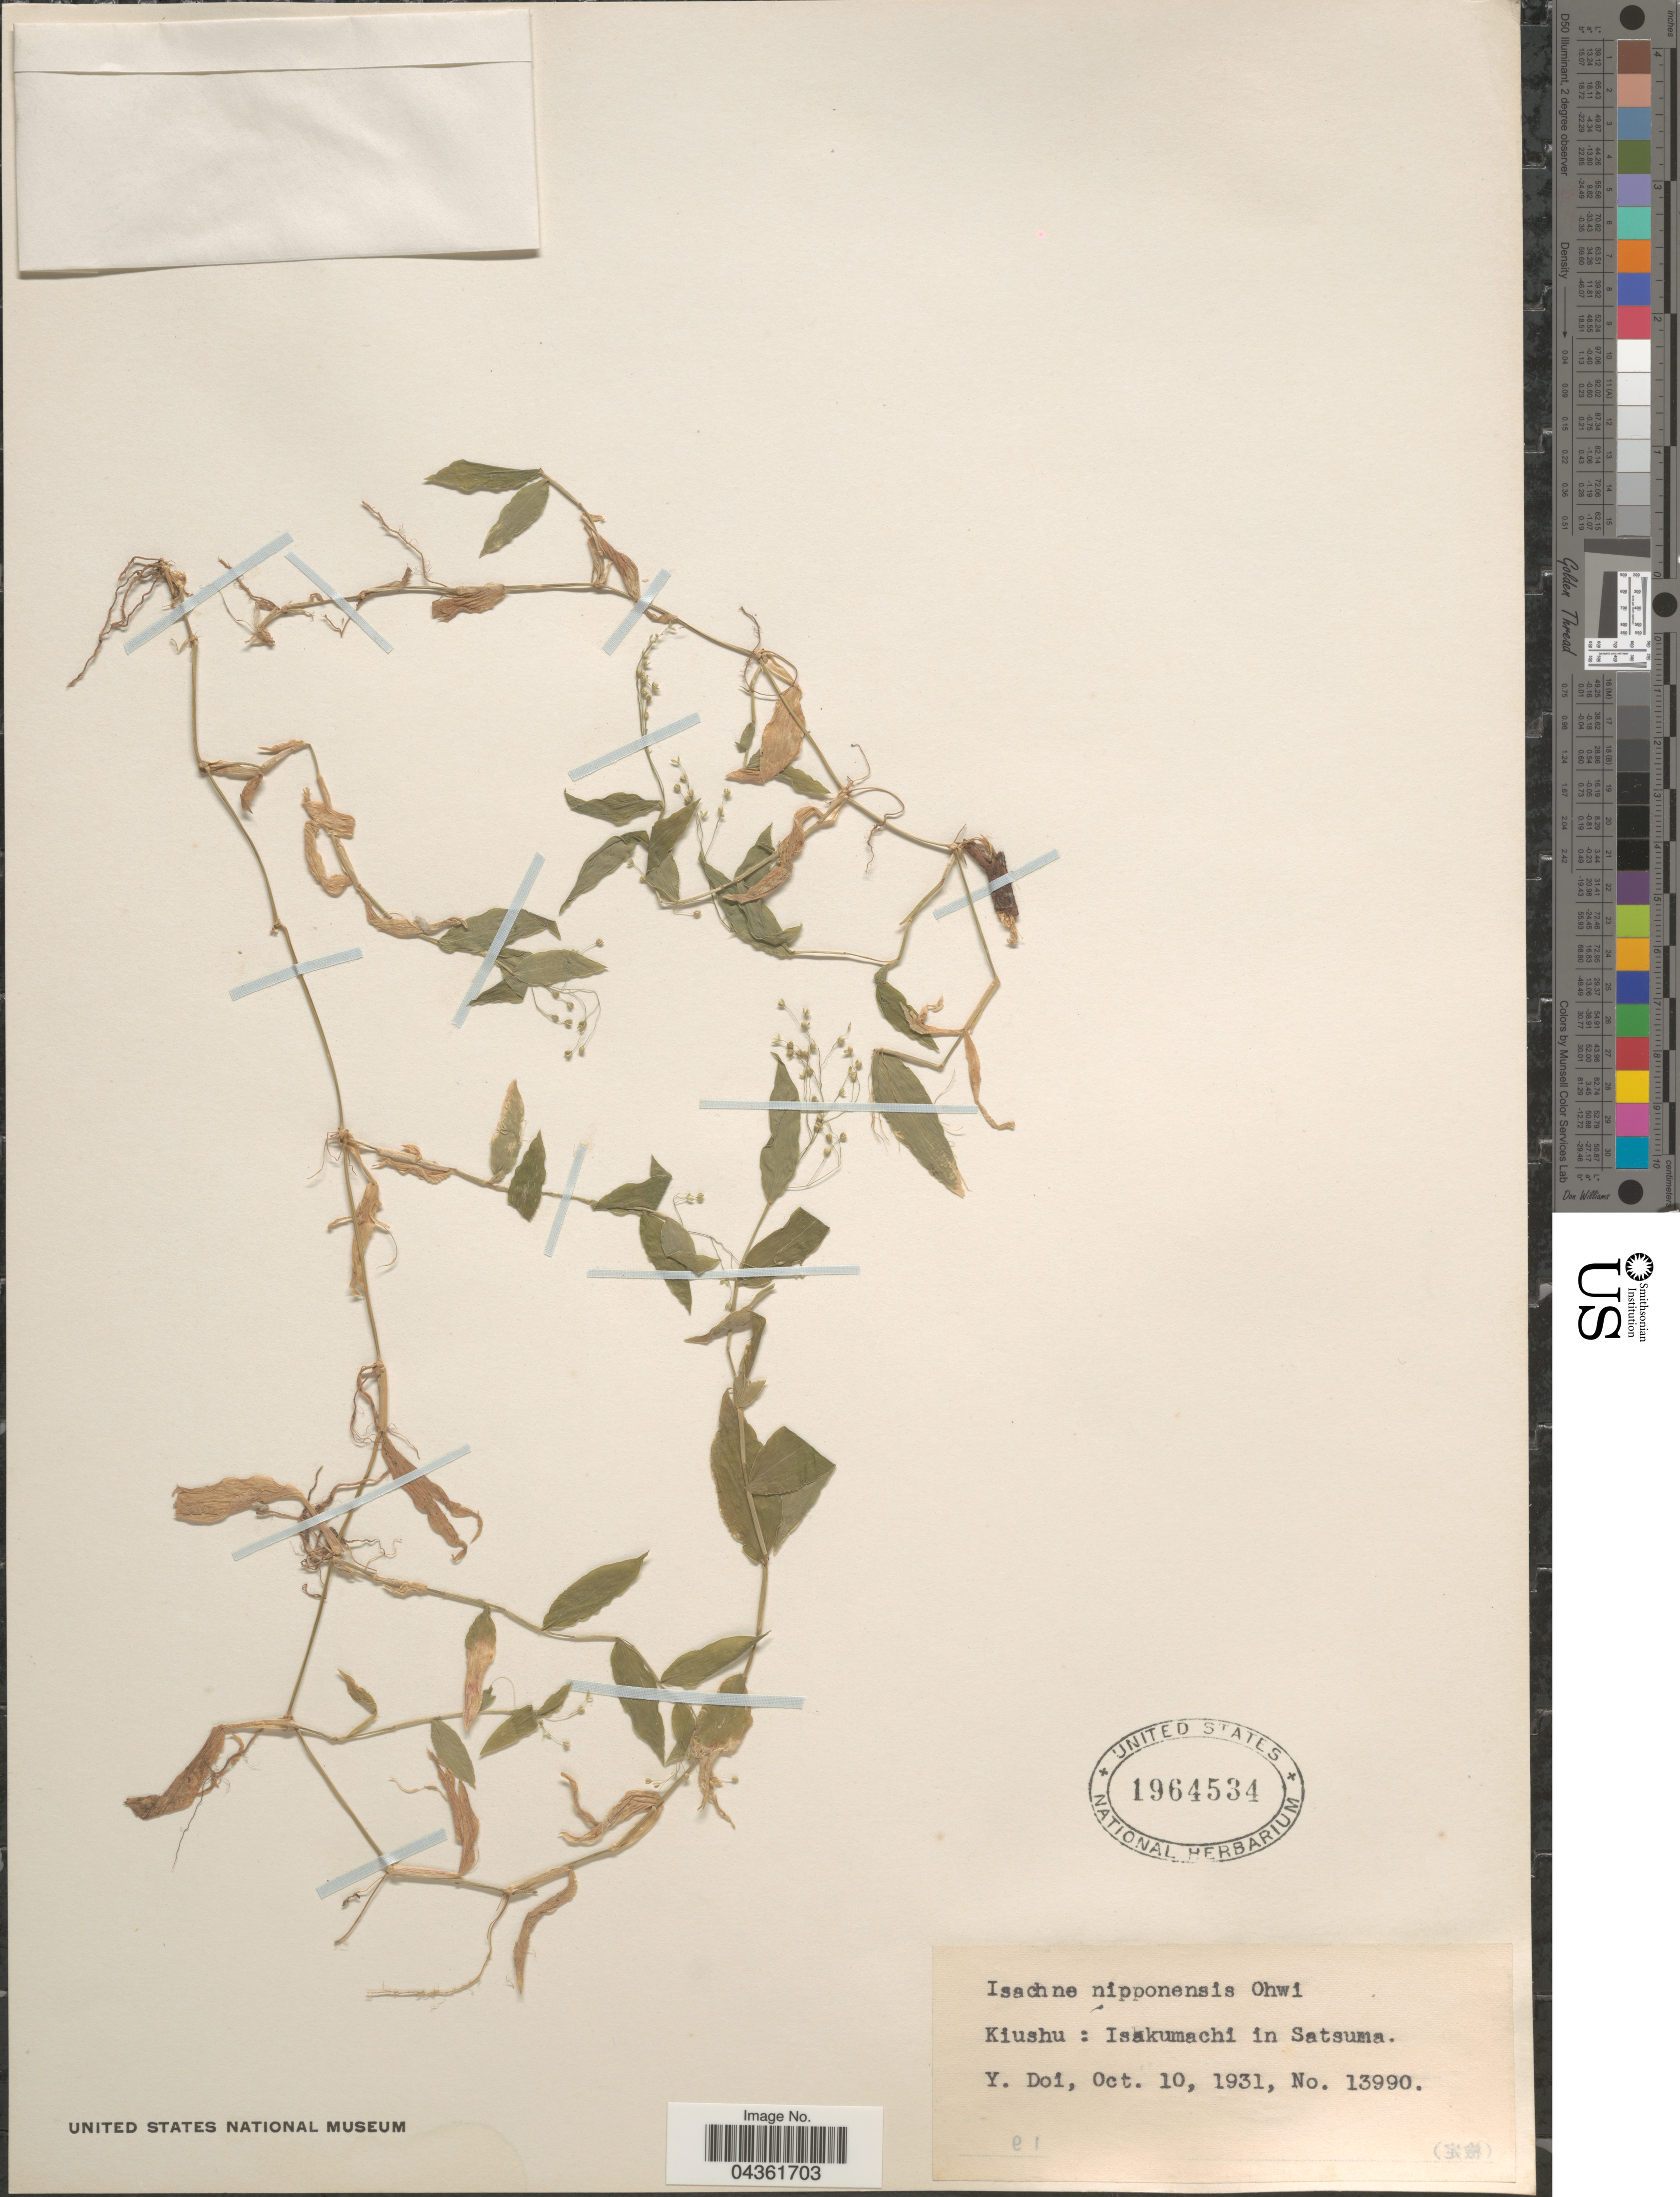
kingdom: Plantae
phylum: Tracheophyta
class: Liliopsida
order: Poales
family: Poaceae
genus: Isachne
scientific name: Isachne nipponensis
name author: Ohwi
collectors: Y. Doi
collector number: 13990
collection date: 1931-10-10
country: Japan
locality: Kiushu: Isakumachi in Satsuma.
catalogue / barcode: US 1964534